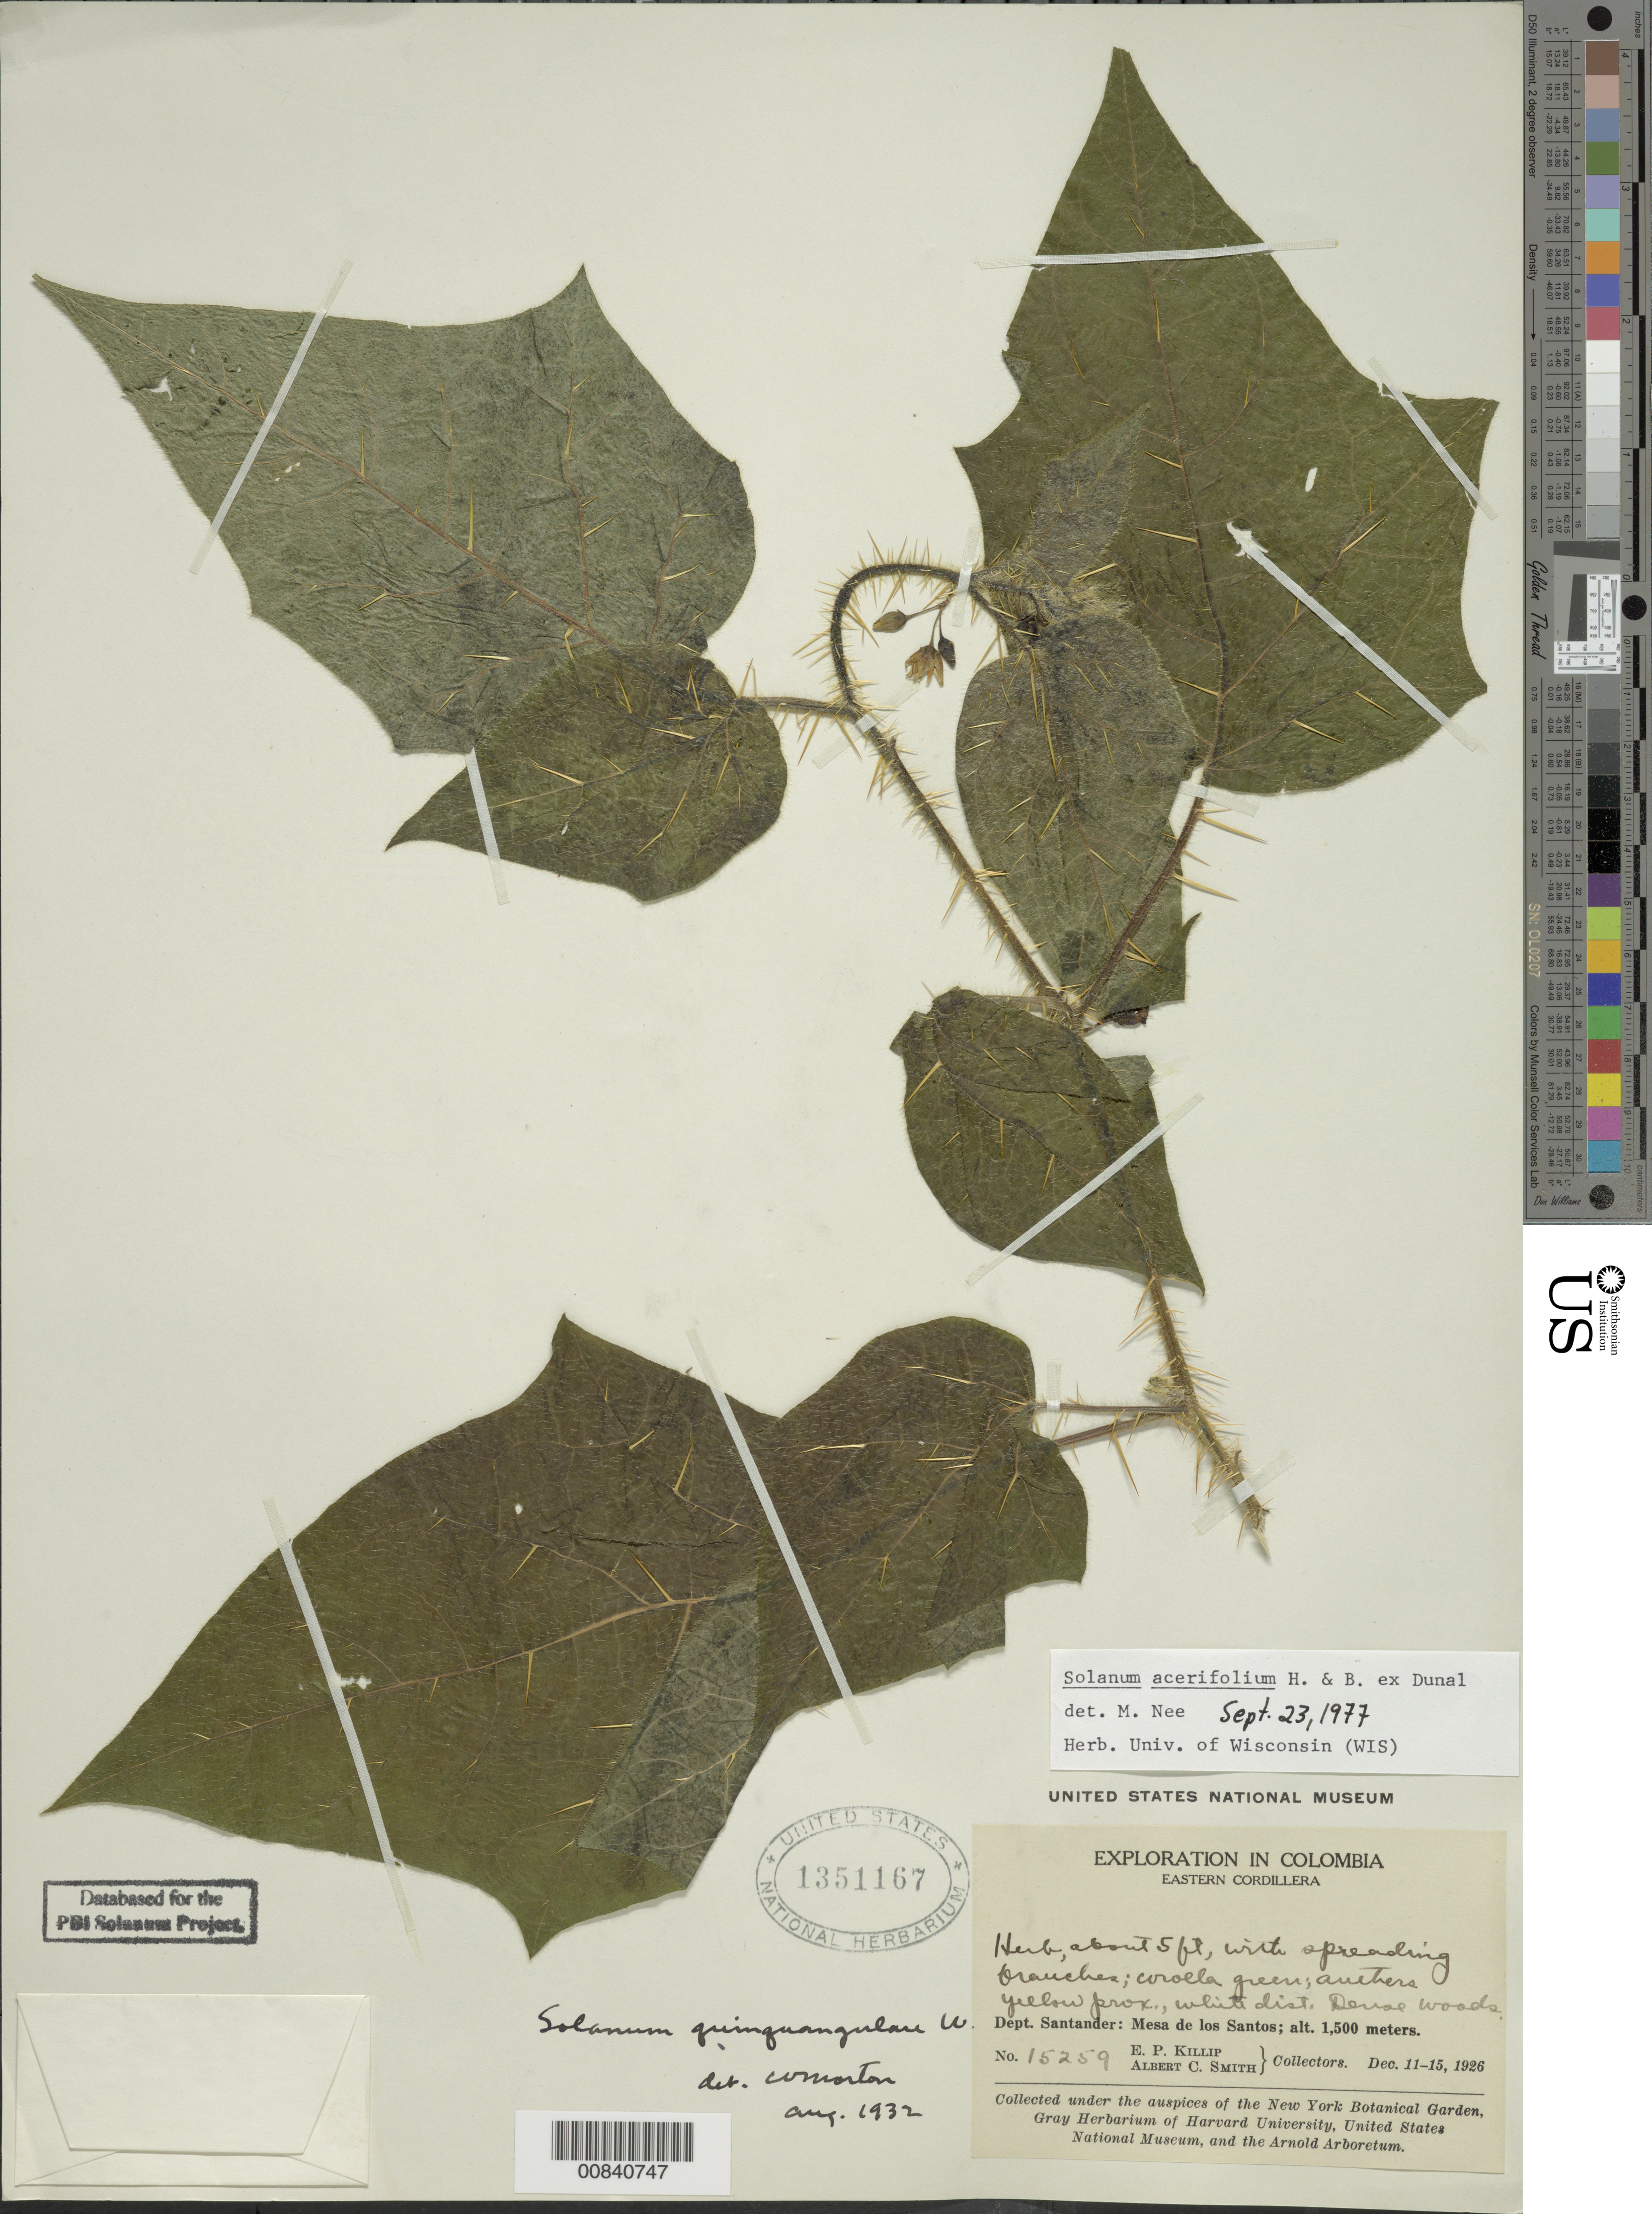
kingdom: Plantae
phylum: Tracheophyta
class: Magnoliopsida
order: Solanales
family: Solanaceae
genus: Solanum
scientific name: Solanum acerifolium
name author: Humb. & Bonpl. ex Dunal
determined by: Nee, Michael H.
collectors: E. P. Killip & A. C. Smith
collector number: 15259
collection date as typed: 11 Dec 1926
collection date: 1926-12-11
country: Colombia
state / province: Santander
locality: Mesa de los Santos.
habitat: Dense woods.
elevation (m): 1500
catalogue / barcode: US 1351167